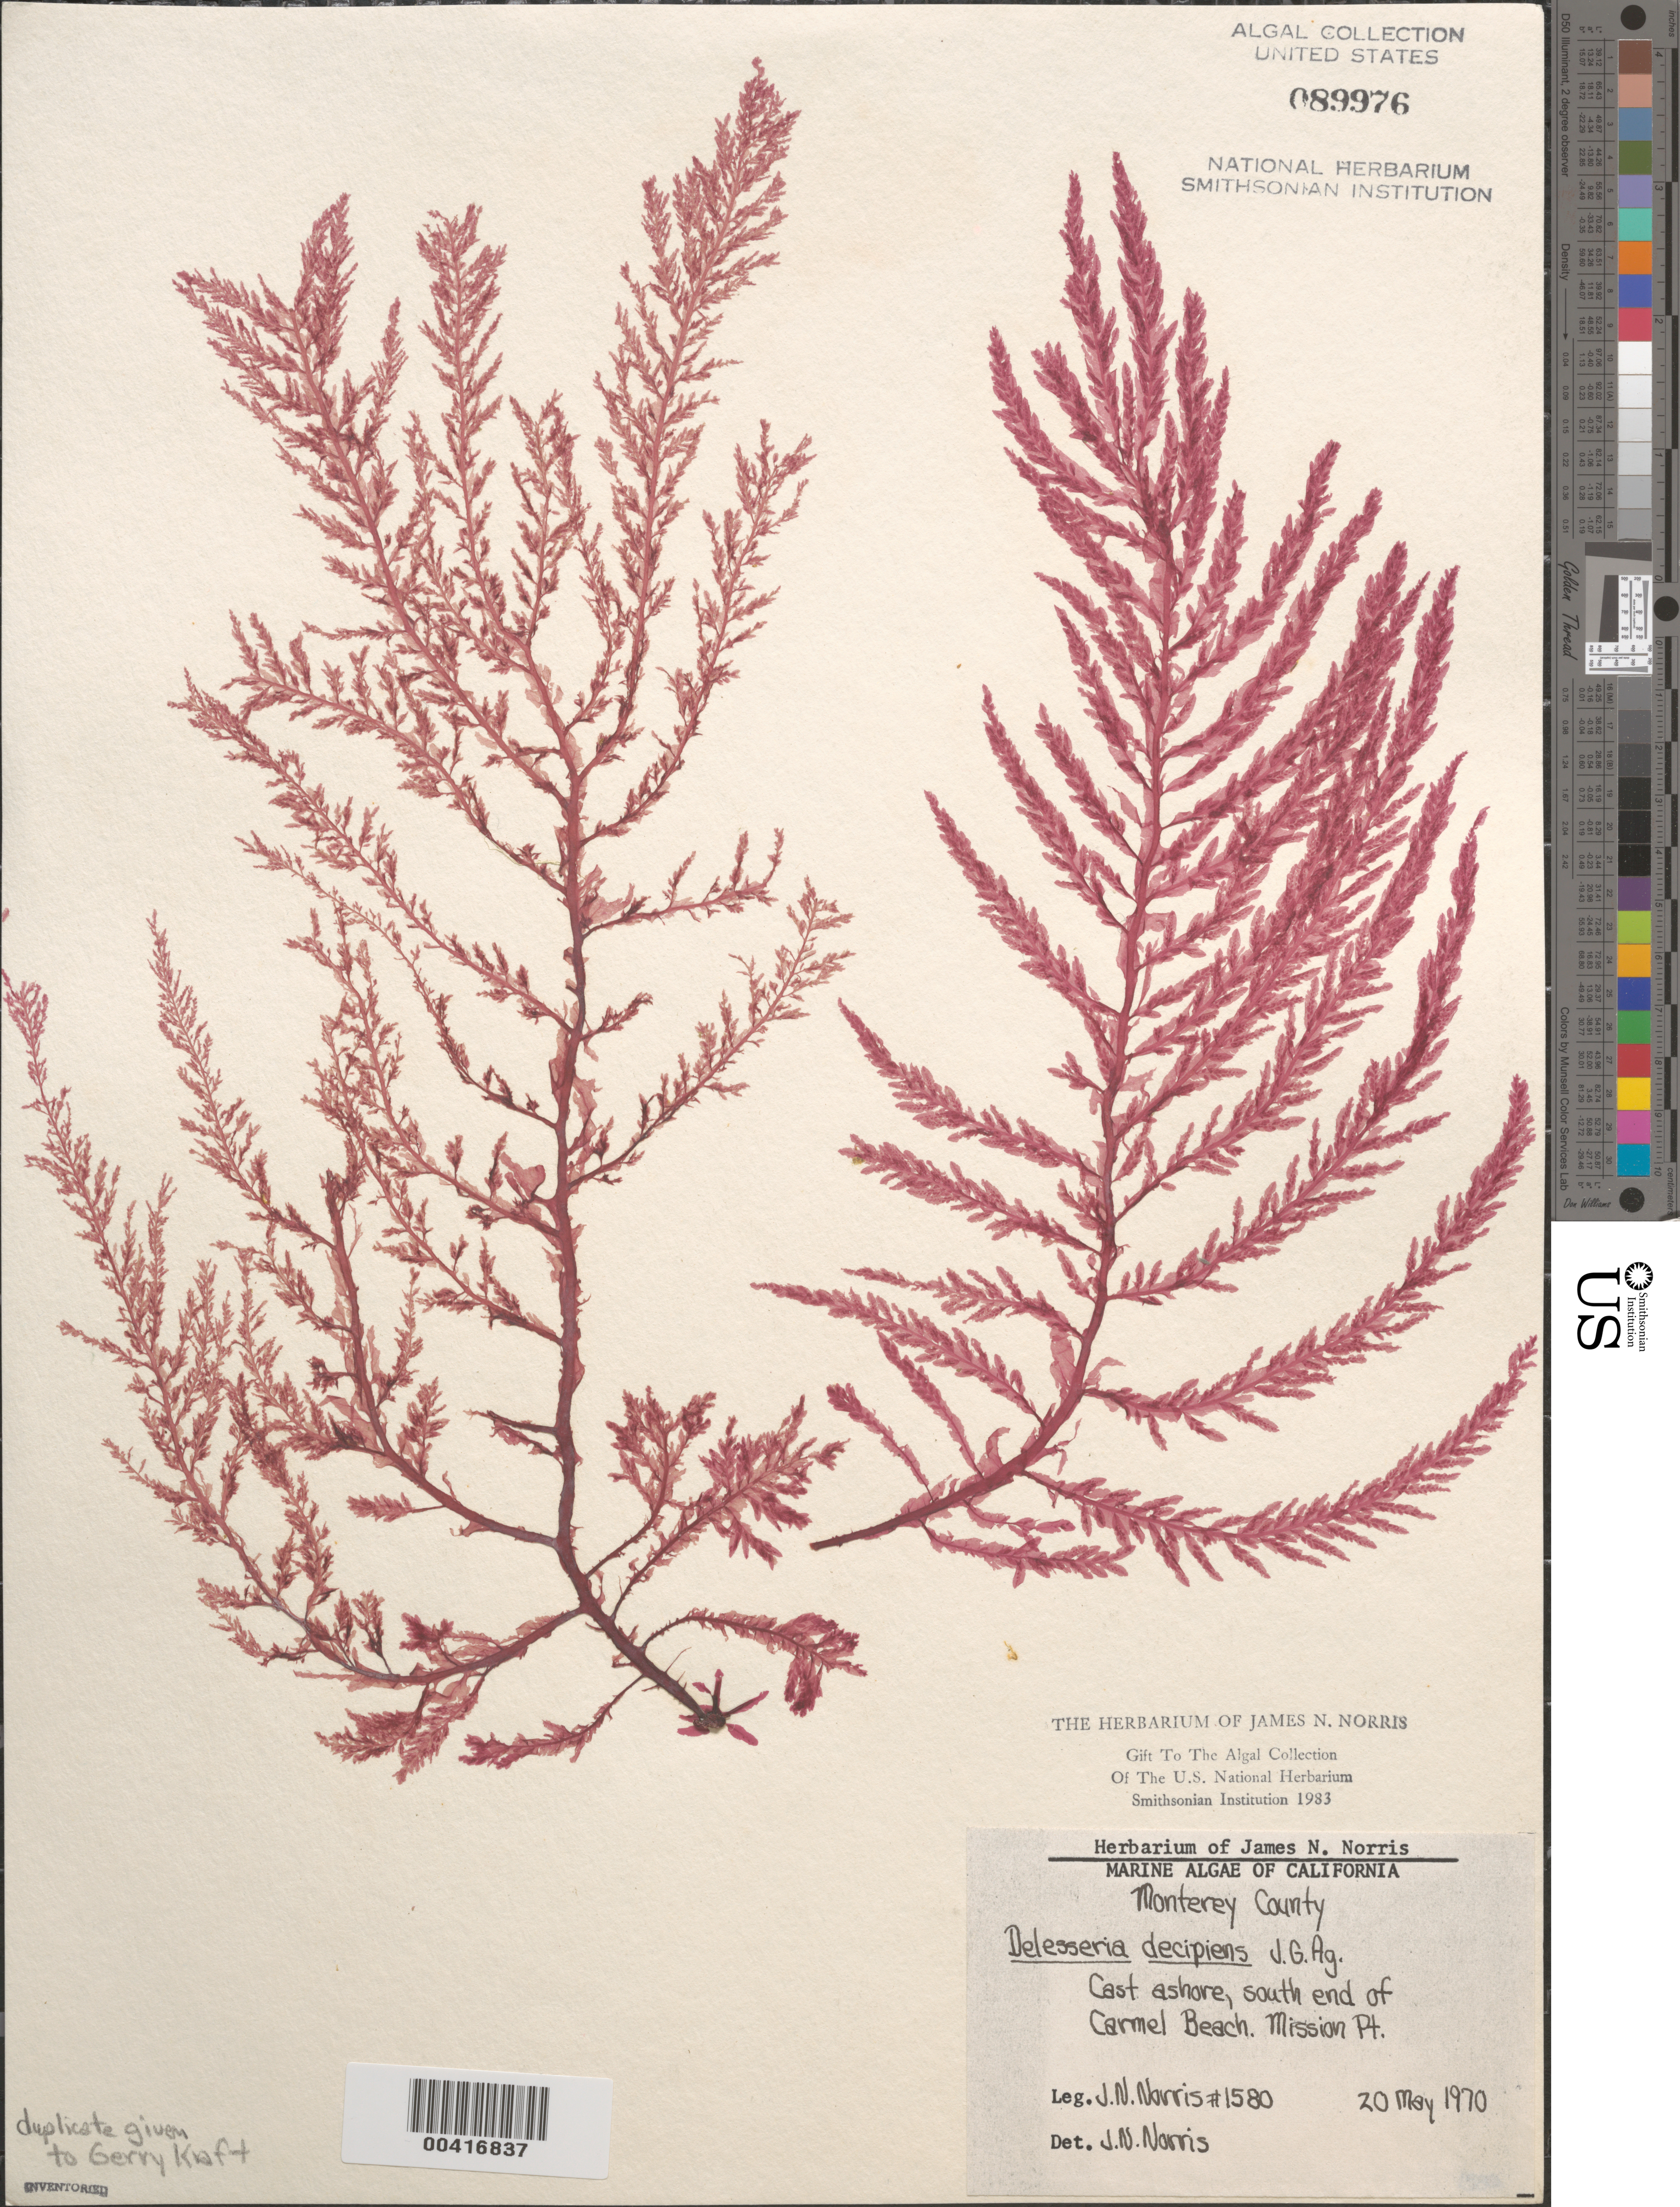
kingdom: Plantae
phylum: Rhodophyta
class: Florideophyceae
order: Ceramiales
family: Delesseriaceae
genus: Cumathamnion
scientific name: Cumathamnion decipiens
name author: (J. Agardh) M.J. Wynne & G.W. Saunders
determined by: Algae name updating Project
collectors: J. N. Norris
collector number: JN-1580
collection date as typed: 20 May 1970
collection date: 1970-05-20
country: United States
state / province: California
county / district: Monterey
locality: Carmel Beach, Mission Point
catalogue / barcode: US 89976